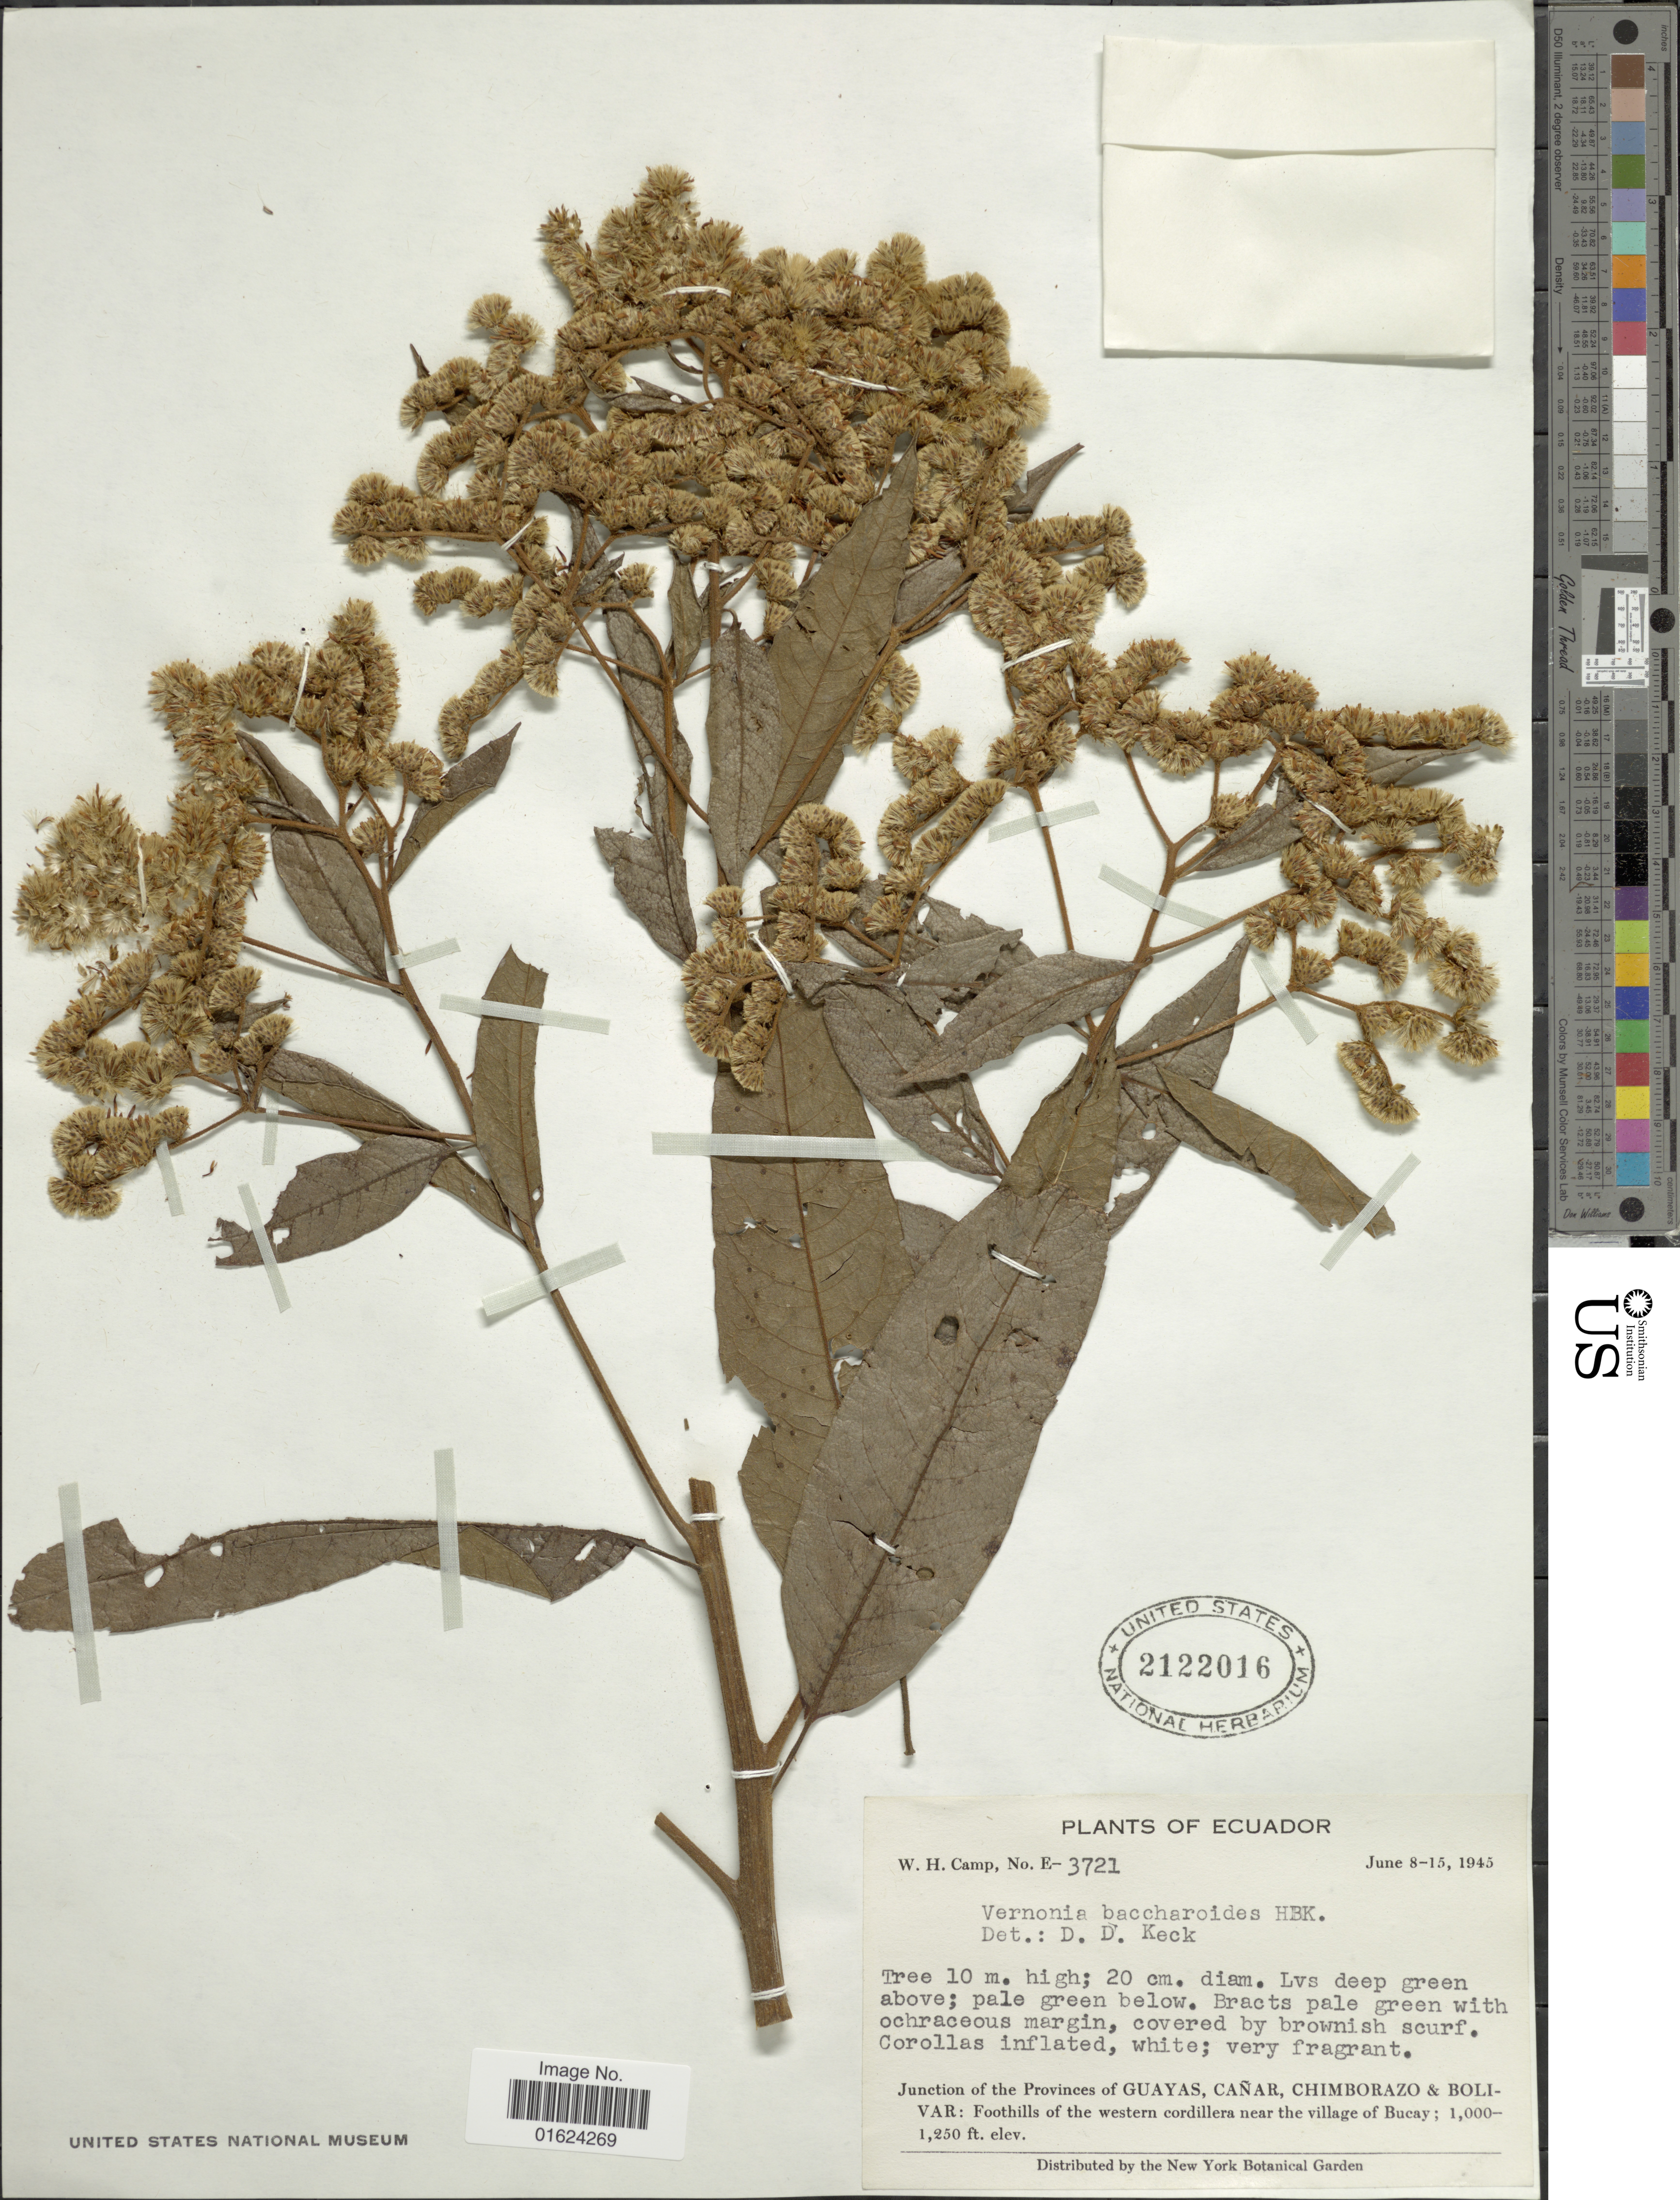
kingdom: Plantae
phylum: Tracheophyta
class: Magnoliopsida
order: Asterales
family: Asteraceae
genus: Vernonanthura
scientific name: Vernonanthura patens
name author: (Kunth) H. Rob.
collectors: W. H. Camp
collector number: E-3721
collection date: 1945-06-08/1945-06-15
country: Ecuador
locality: Ecuador. Junction of the Provinces of Guayas, Canar, Chimborazo & Bolivar: Foothills of the western cordillera near the village of Bucay.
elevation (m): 305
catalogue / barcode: US 2122016